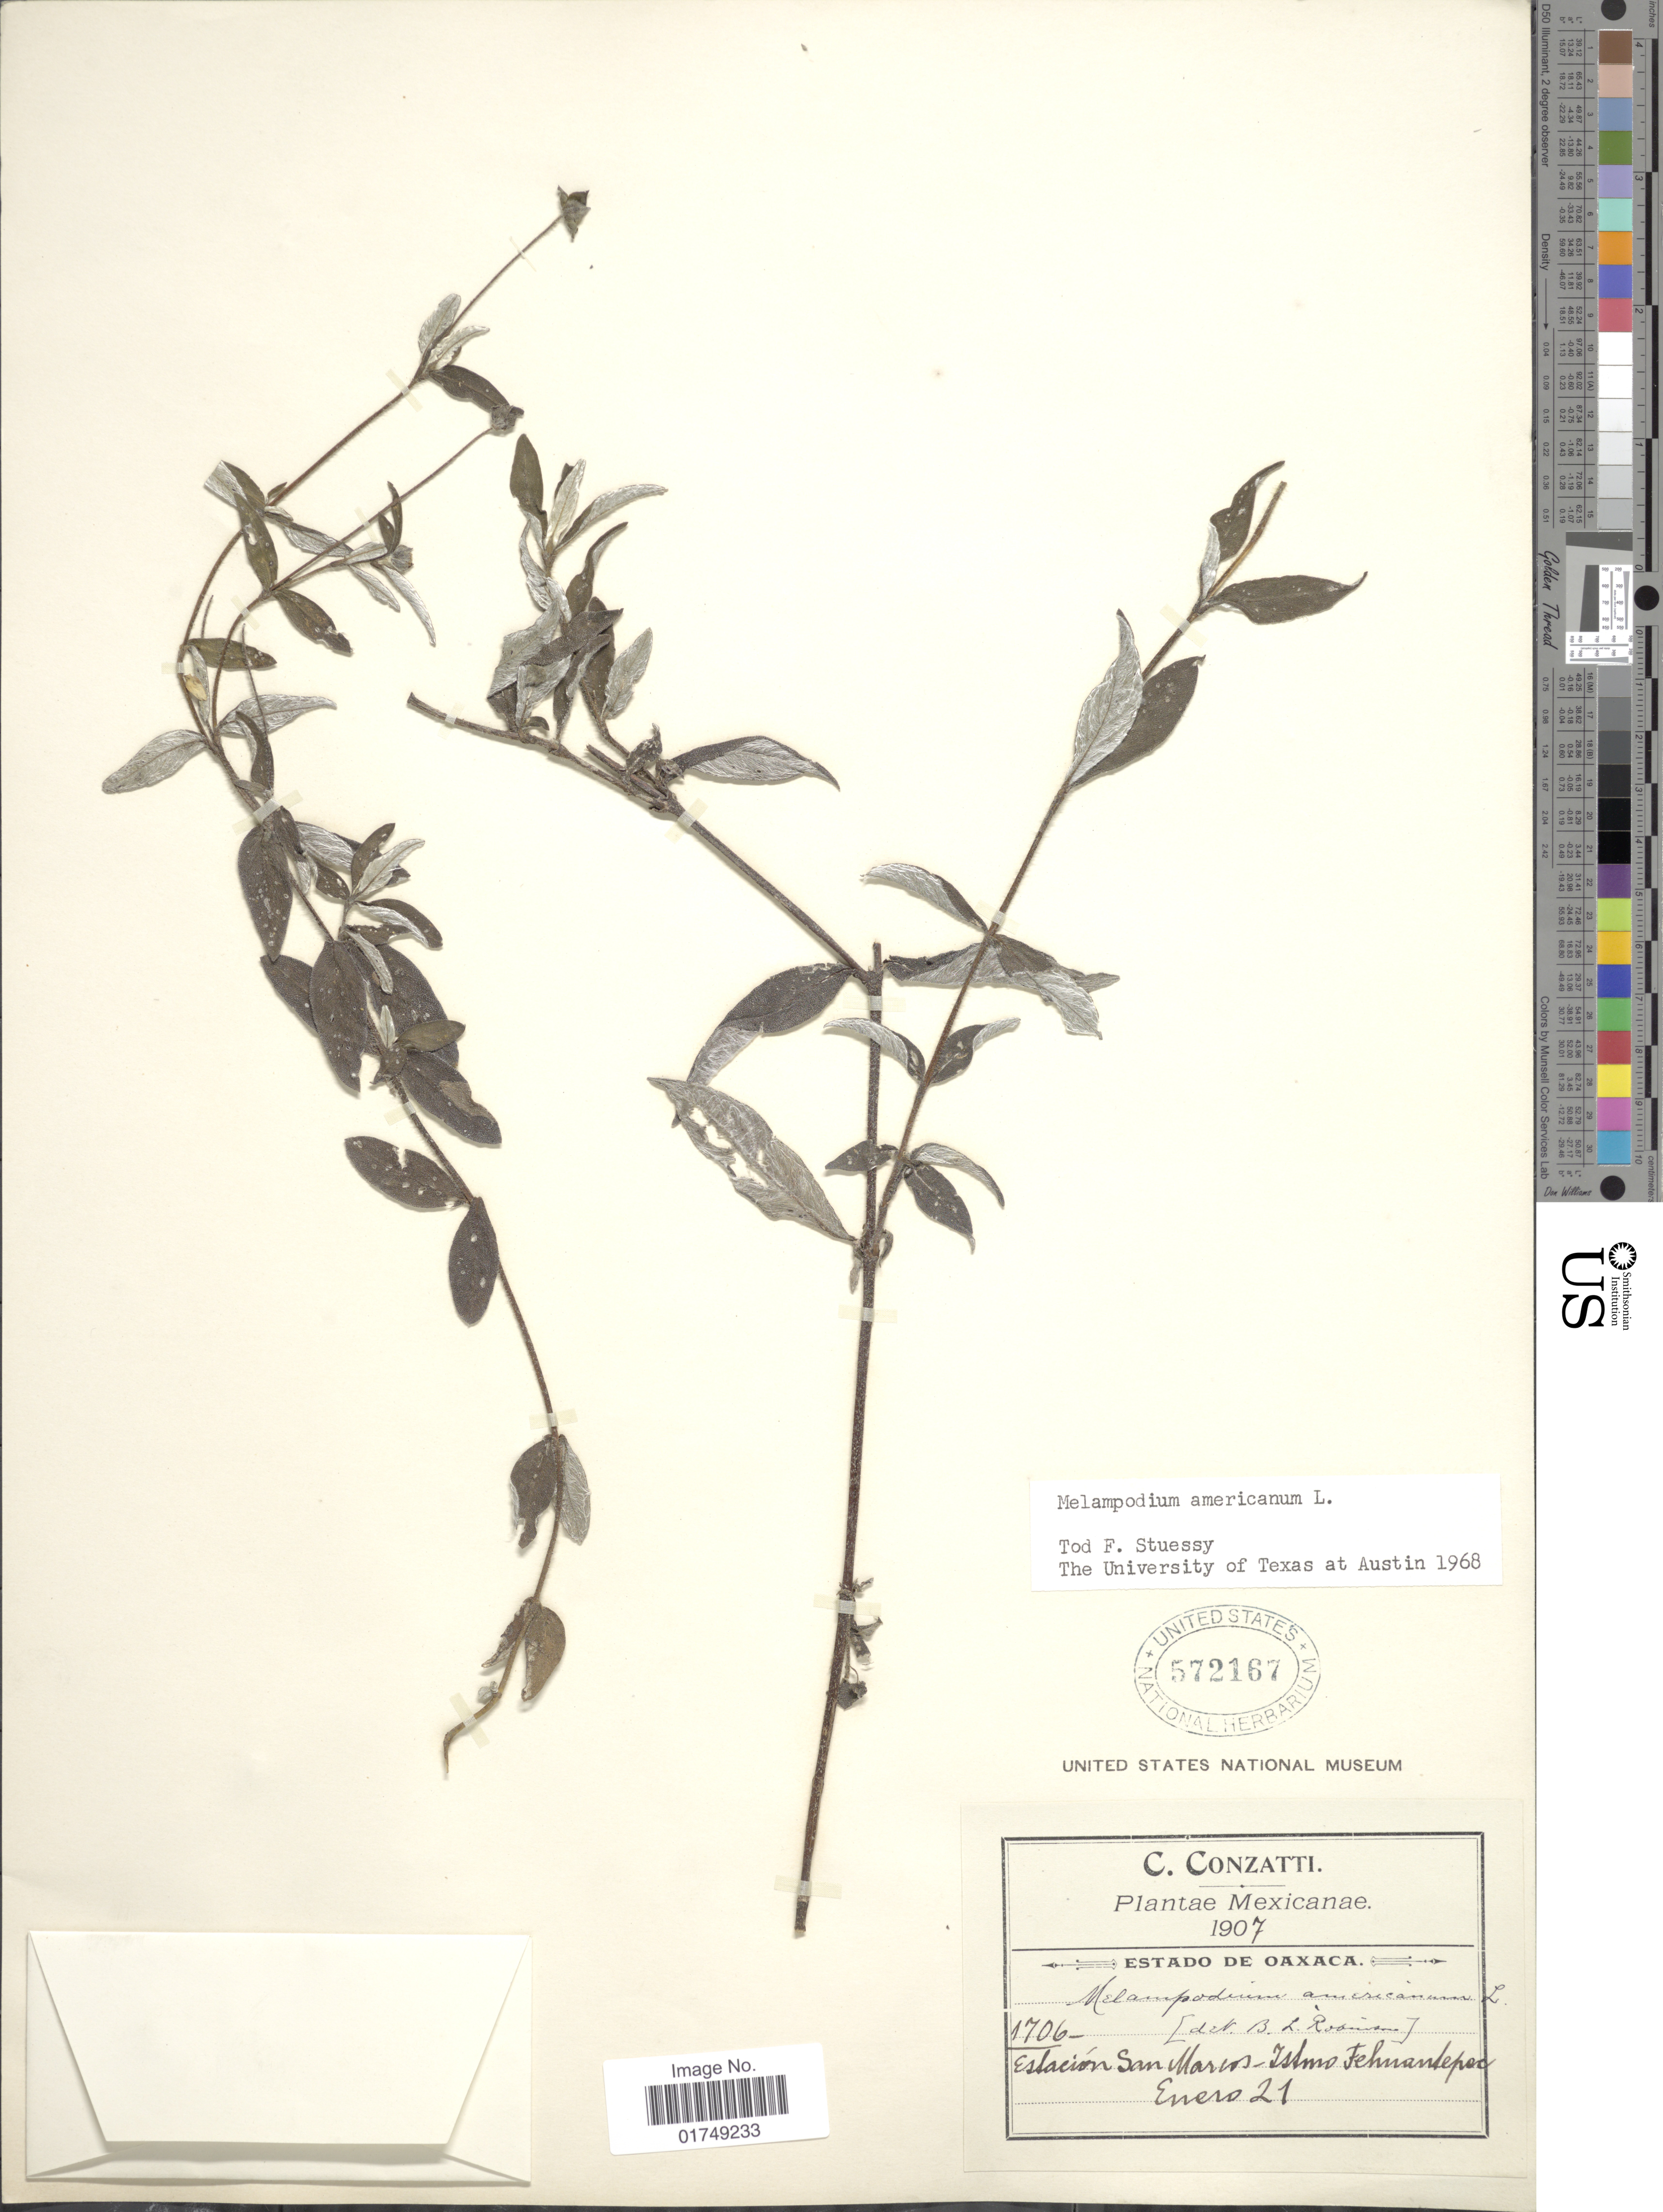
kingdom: Plantae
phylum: Tracheophyta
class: Magnoliopsida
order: Asterales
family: Asteraceae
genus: Melampodium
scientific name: Melampodium americanum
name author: L.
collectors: C. Conzatti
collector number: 1706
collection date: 1907-01-21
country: Mexico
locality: Estacion San Marcos, Istmo Tehuantepec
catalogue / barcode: US 572167